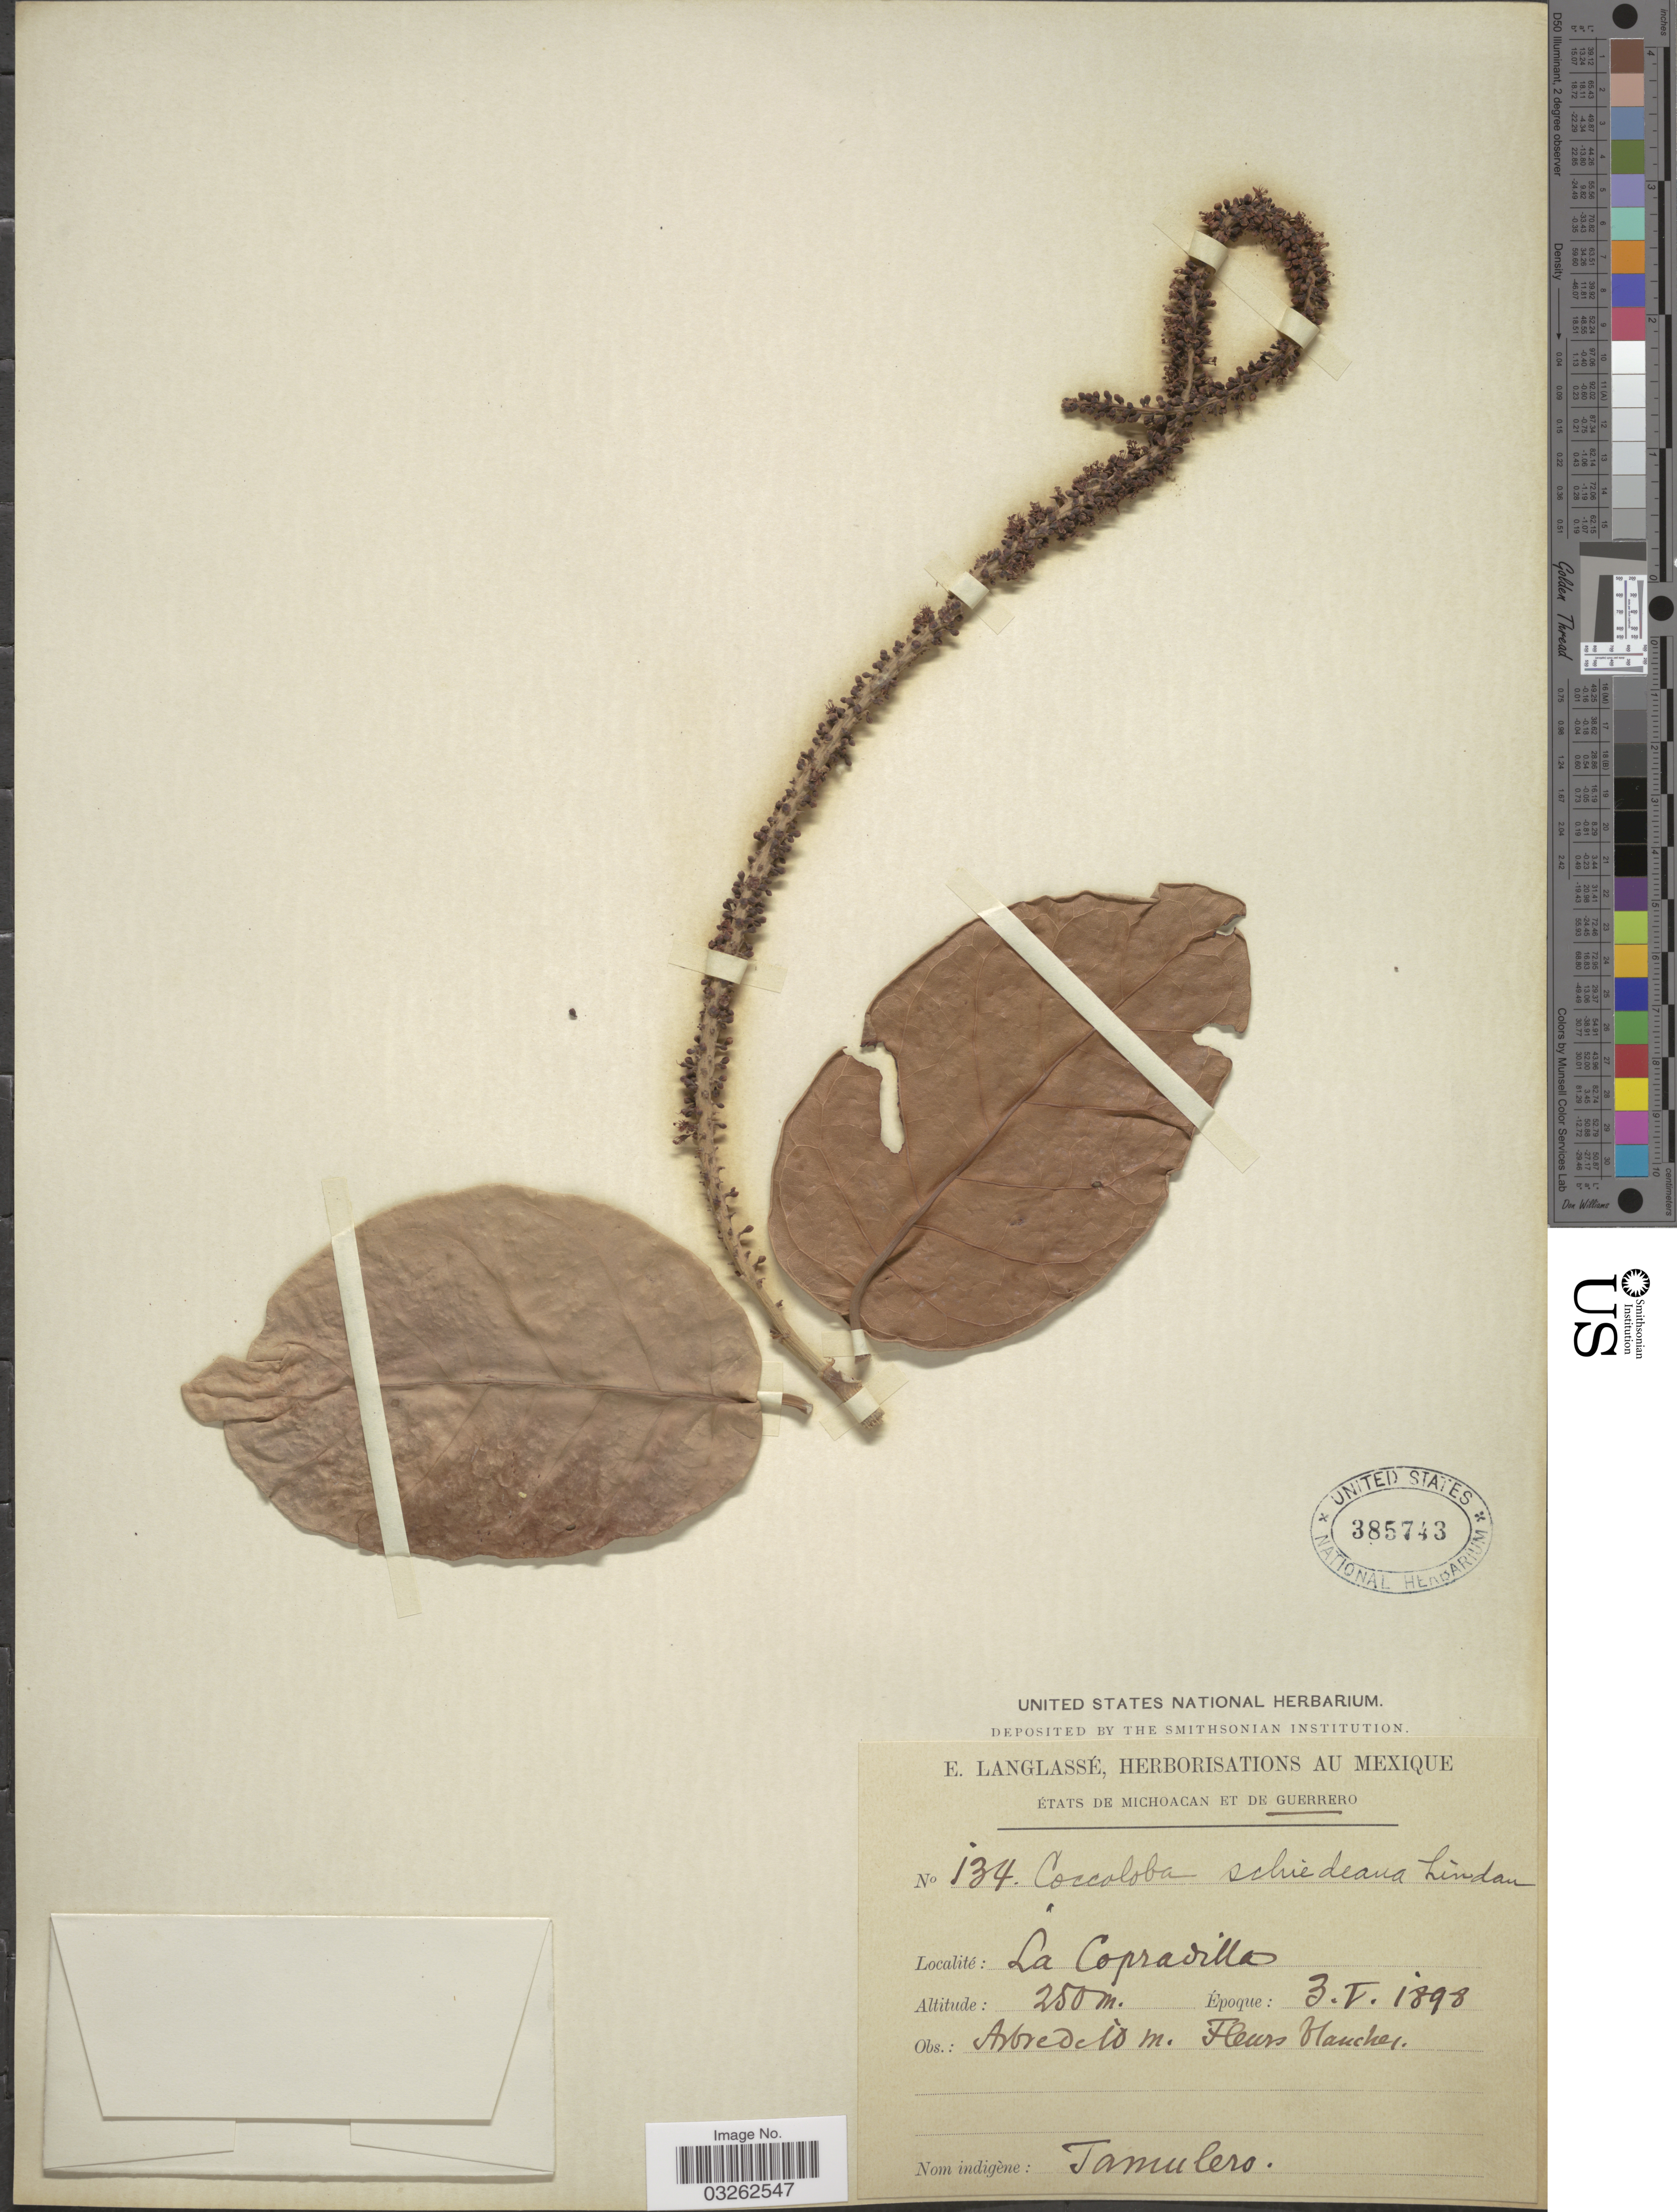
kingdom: Plantae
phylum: Tracheophyta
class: Magnoliopsida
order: Caryophyllales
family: Polygonaceae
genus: Coccoloba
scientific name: Coccoloba barbadensis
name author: Jacq.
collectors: E. Langlassé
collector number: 134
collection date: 1898-01-03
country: Mexico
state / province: Guerrero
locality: La Copradilla.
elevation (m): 250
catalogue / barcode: US 385743